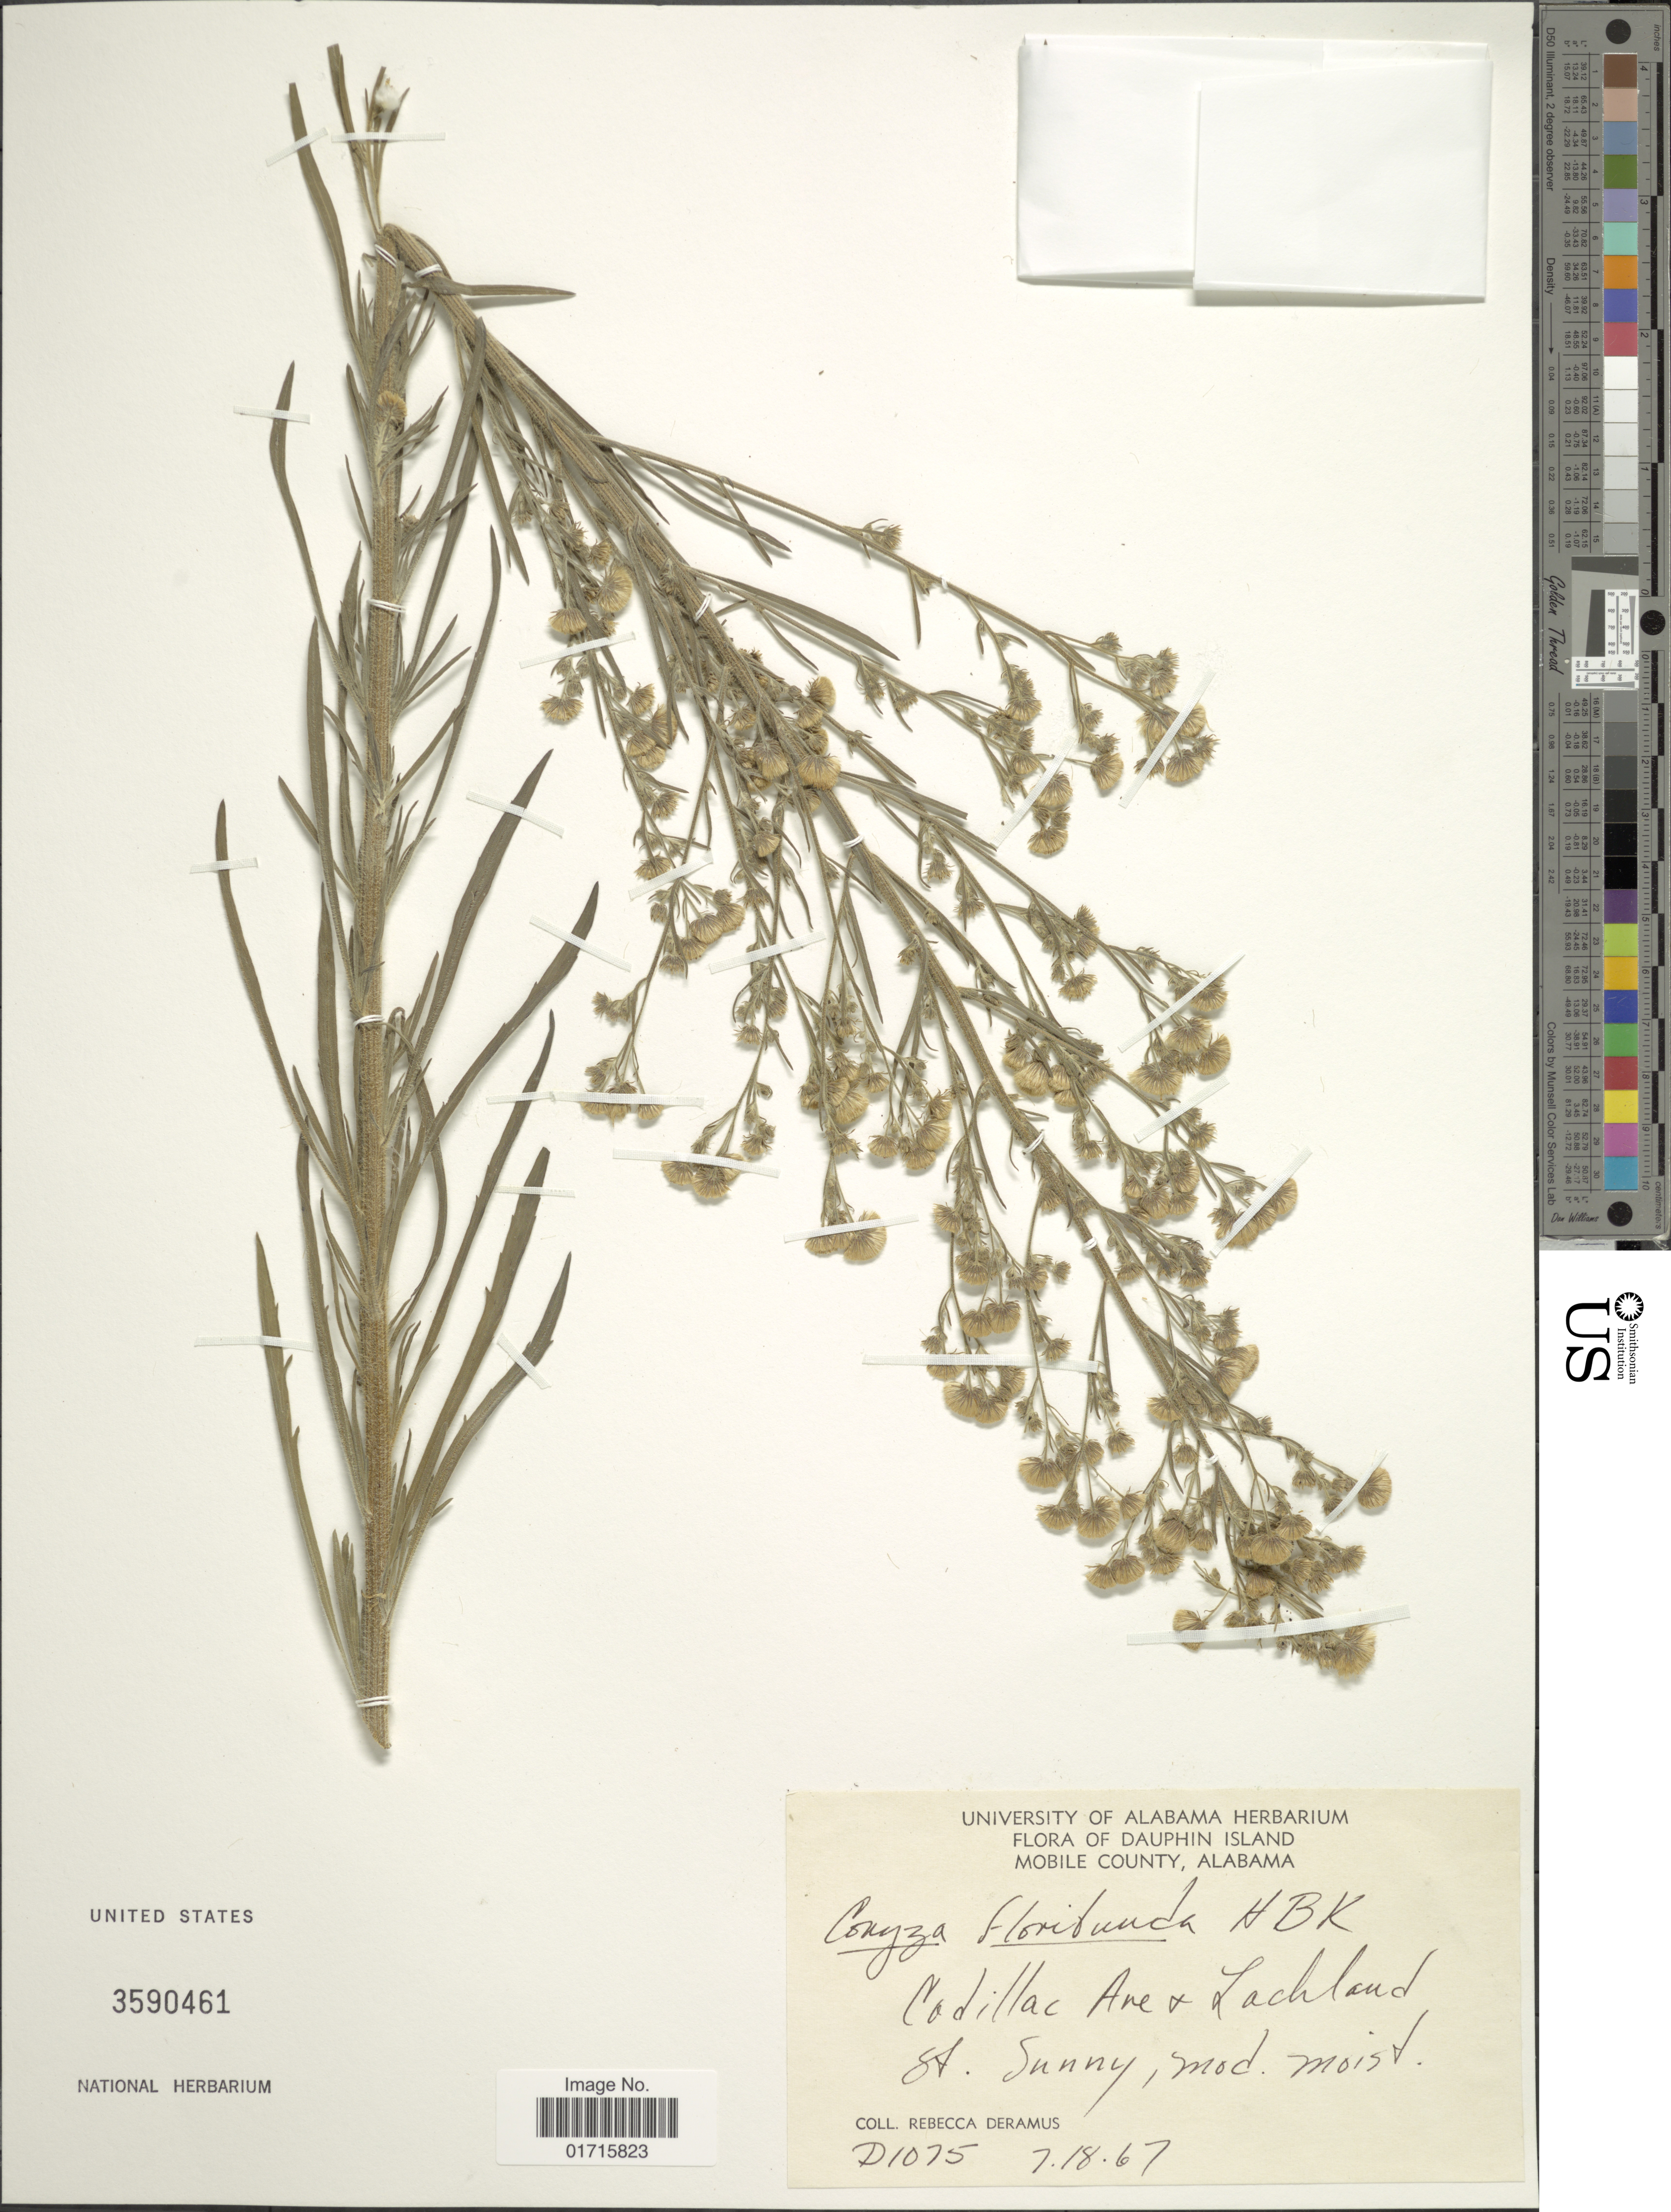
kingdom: Plantae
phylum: Tracheophyta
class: Magnoliopsida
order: Asterales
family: Asteraceae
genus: Conyza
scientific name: Conyza bonariensis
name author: (L.) Cronq.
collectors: R. Deramus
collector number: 1075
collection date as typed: Transcribed d/m/y: 18/7/67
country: United States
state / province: Alabama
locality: Dauphin Island. Mobile County, Alabama. Cadillac Ave + Lachland. St. Sunny, mod. moist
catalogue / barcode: US 3590461